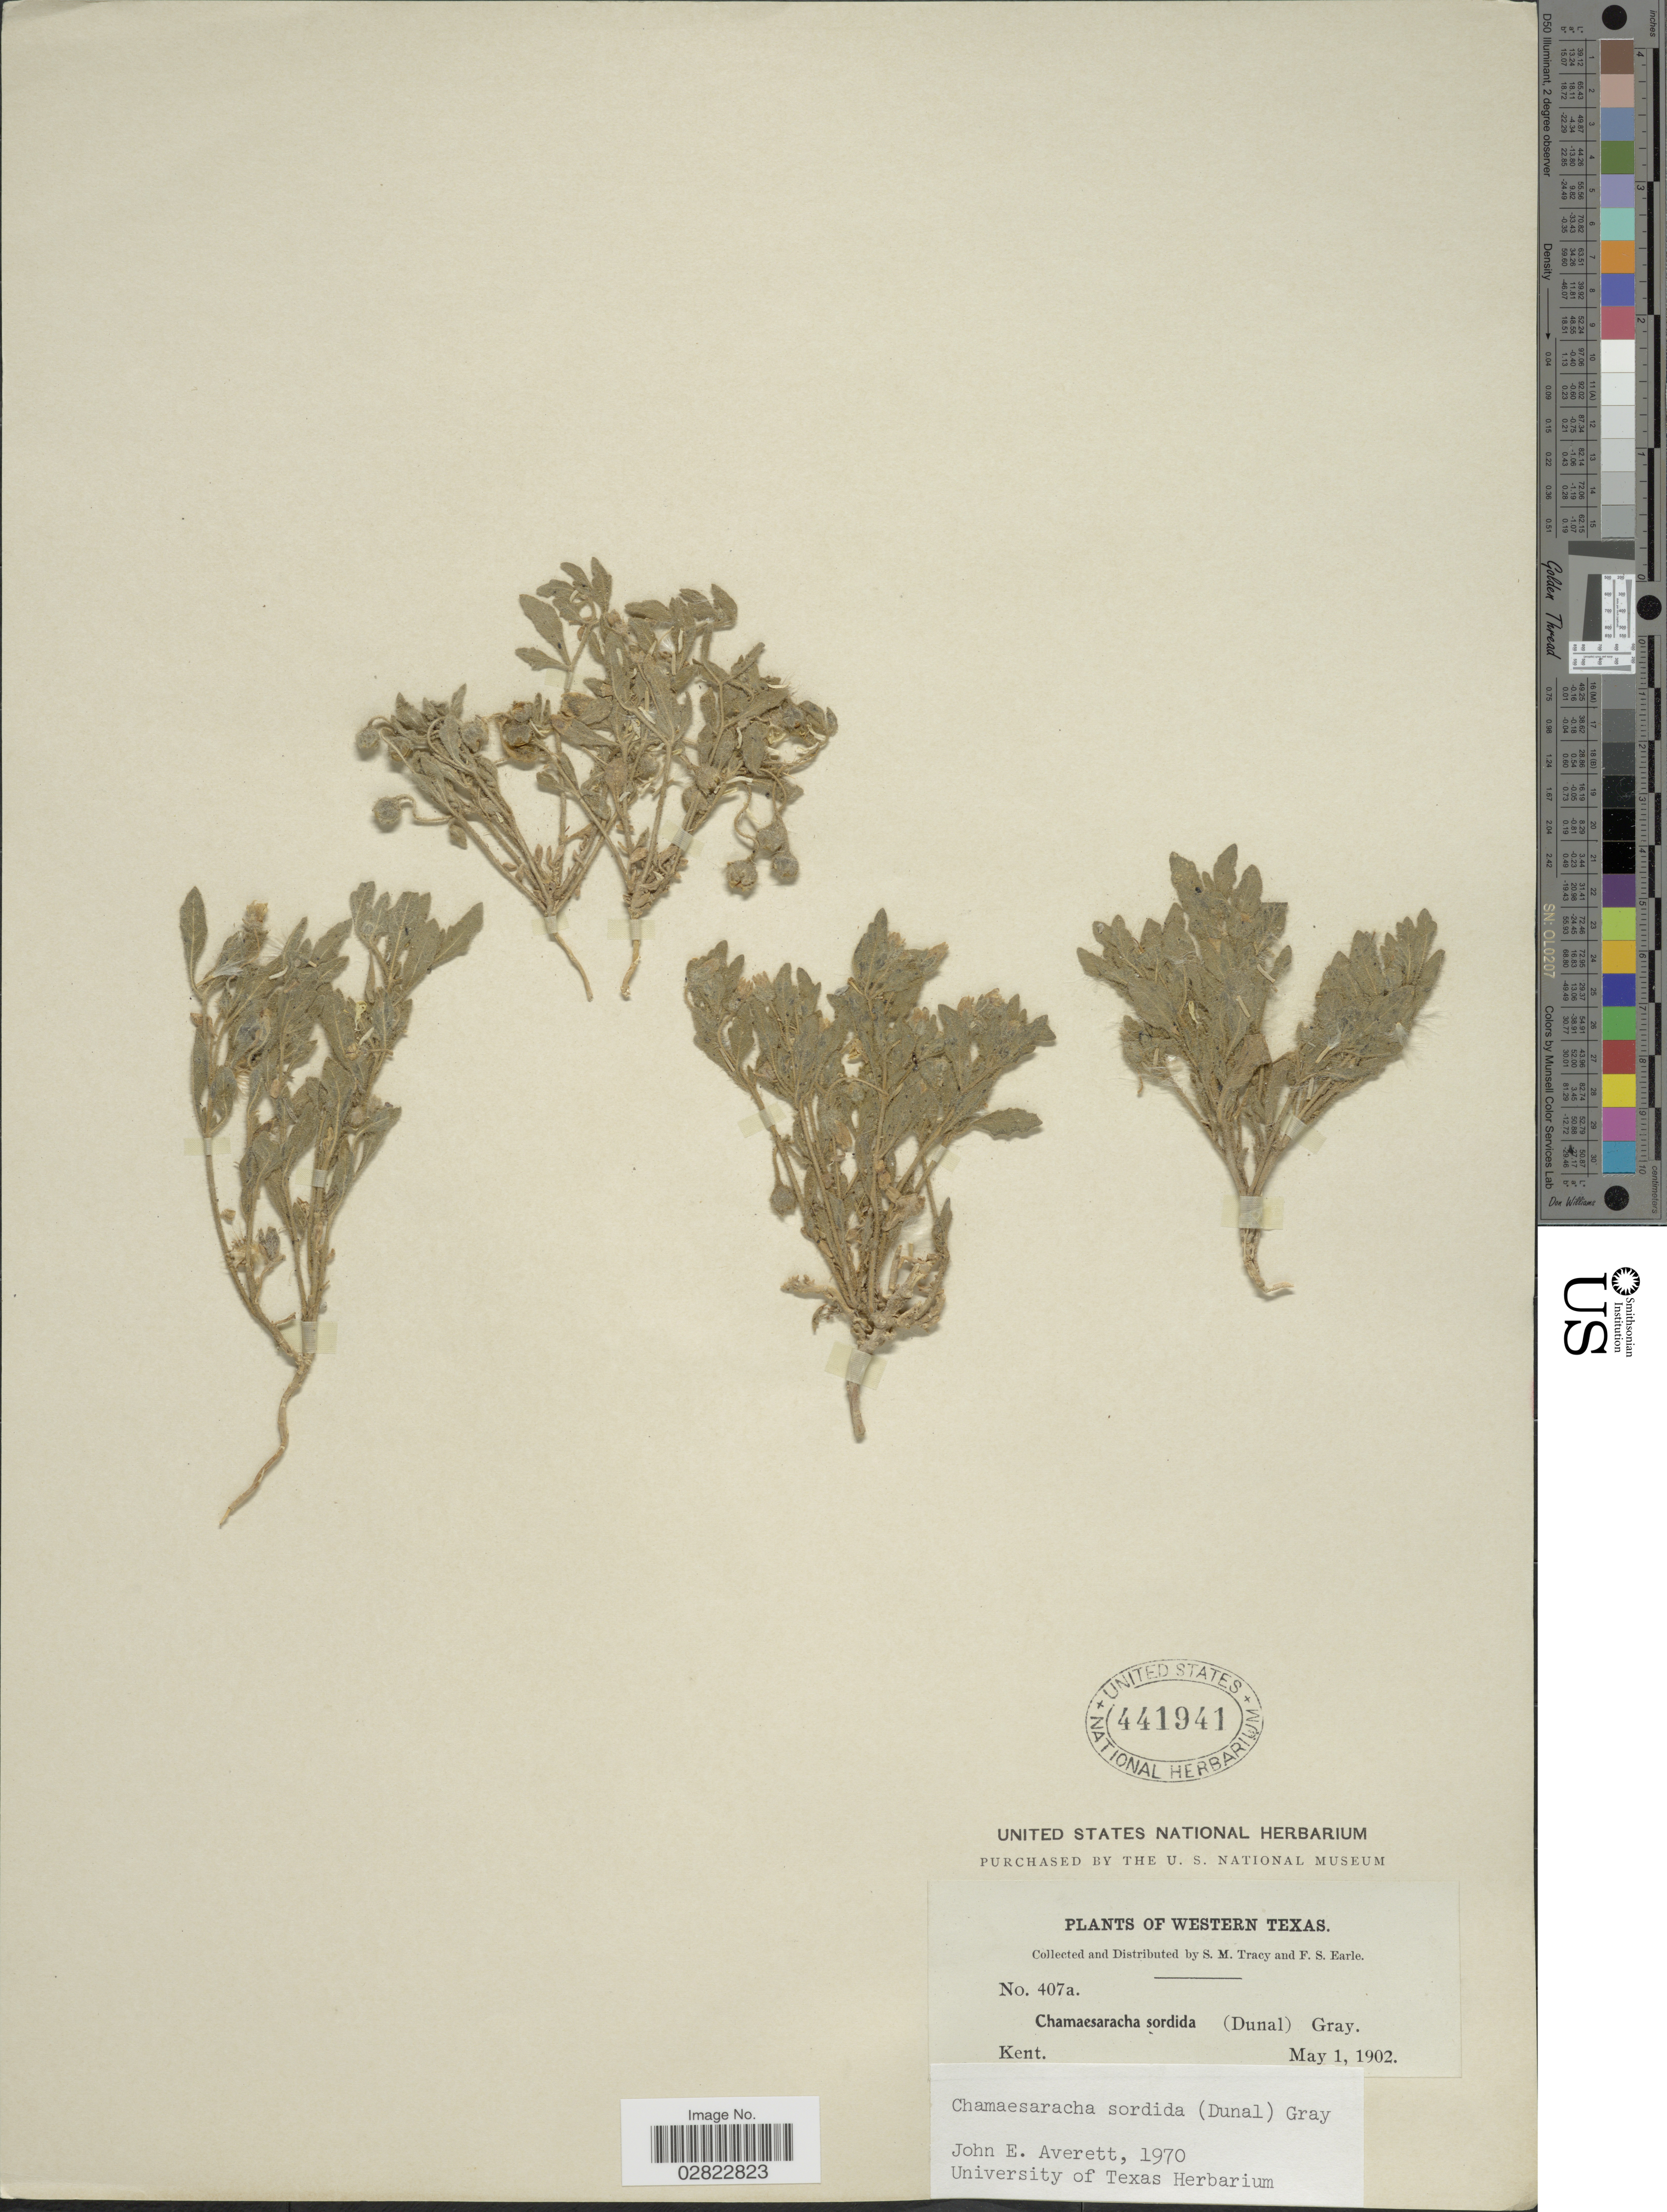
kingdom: Plantae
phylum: Tracheophyta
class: Magnoliopsida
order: Solanales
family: Solanaceae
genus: Chamaesaracha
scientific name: Chamaesaracha sordida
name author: (Dunal) S.F. Gray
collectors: S. M. Tracy & F. S. Earle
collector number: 407a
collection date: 1902-05-01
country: United States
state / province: Texas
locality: Western Texas, Kent.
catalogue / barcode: US 441941